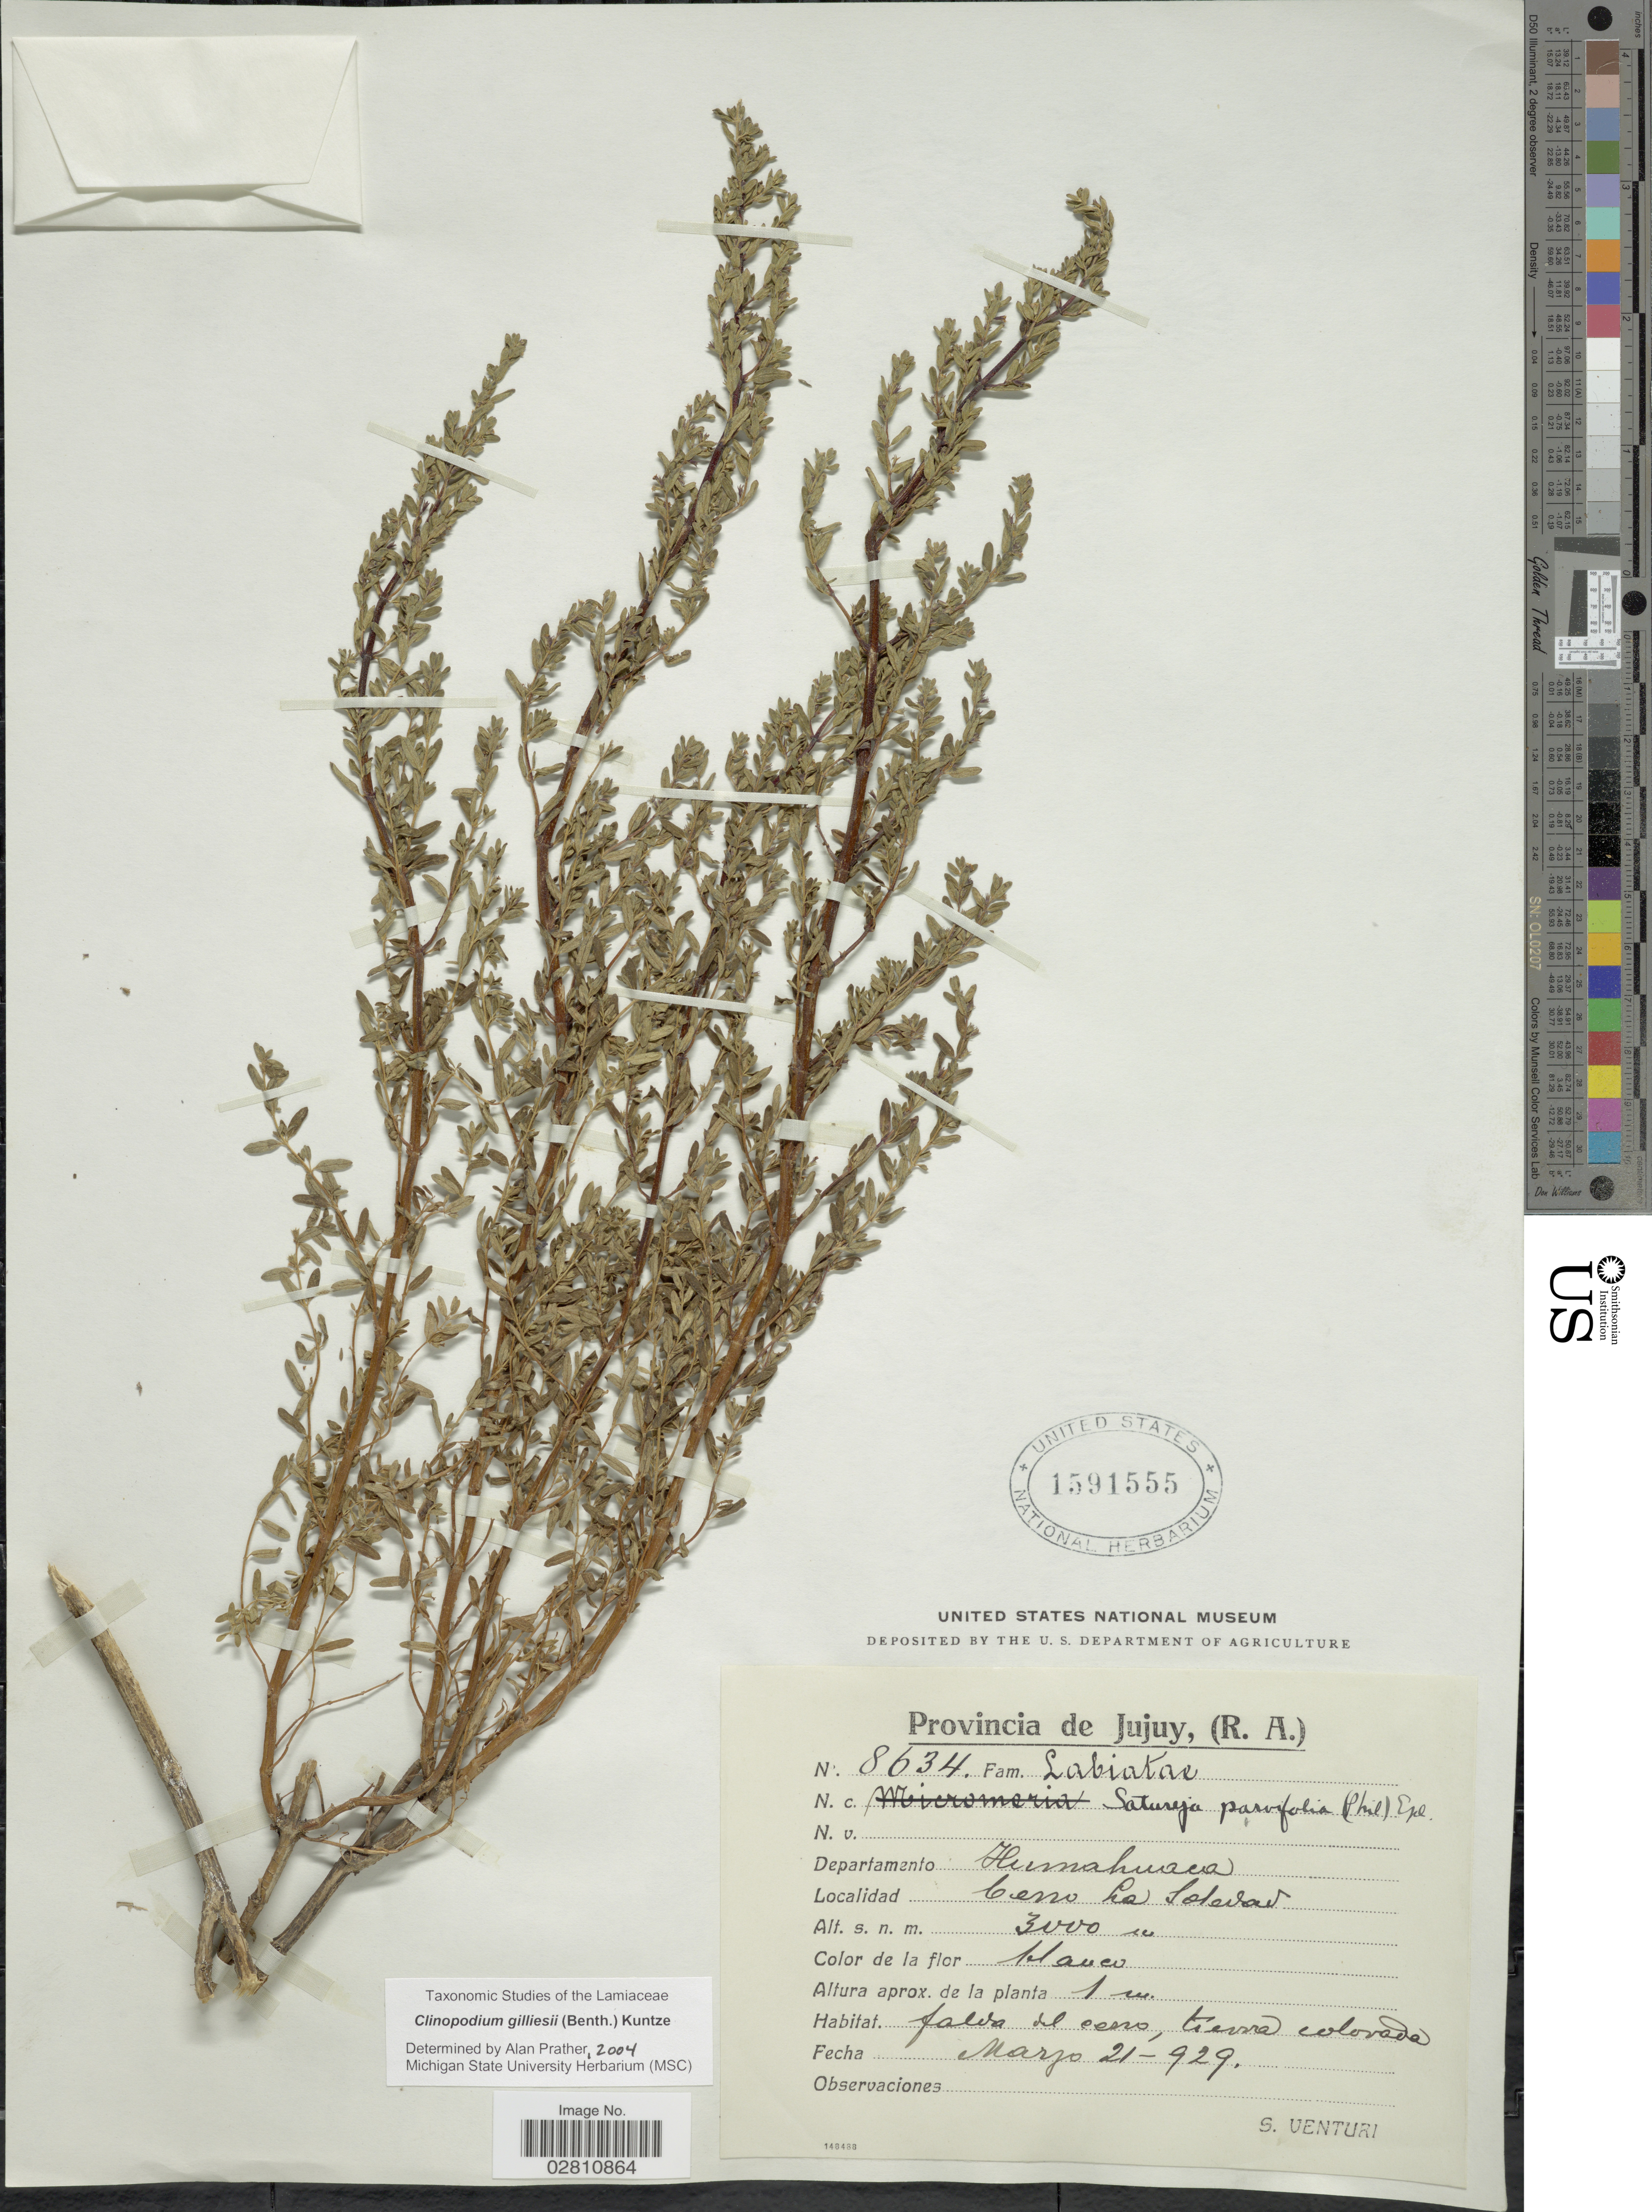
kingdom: Plantae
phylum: Tracheophyta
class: Magnoliopsida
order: Lamiales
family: Lamiaceae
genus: Clinopodium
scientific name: Clinopodium gilliesii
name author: (Benth.) Kuntze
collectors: S. Venturi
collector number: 8634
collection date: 1929-03-21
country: Argentina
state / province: Jujuy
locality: Departamento Humahuaca, Cerro La Soledad.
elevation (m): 3000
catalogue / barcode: US 1591555